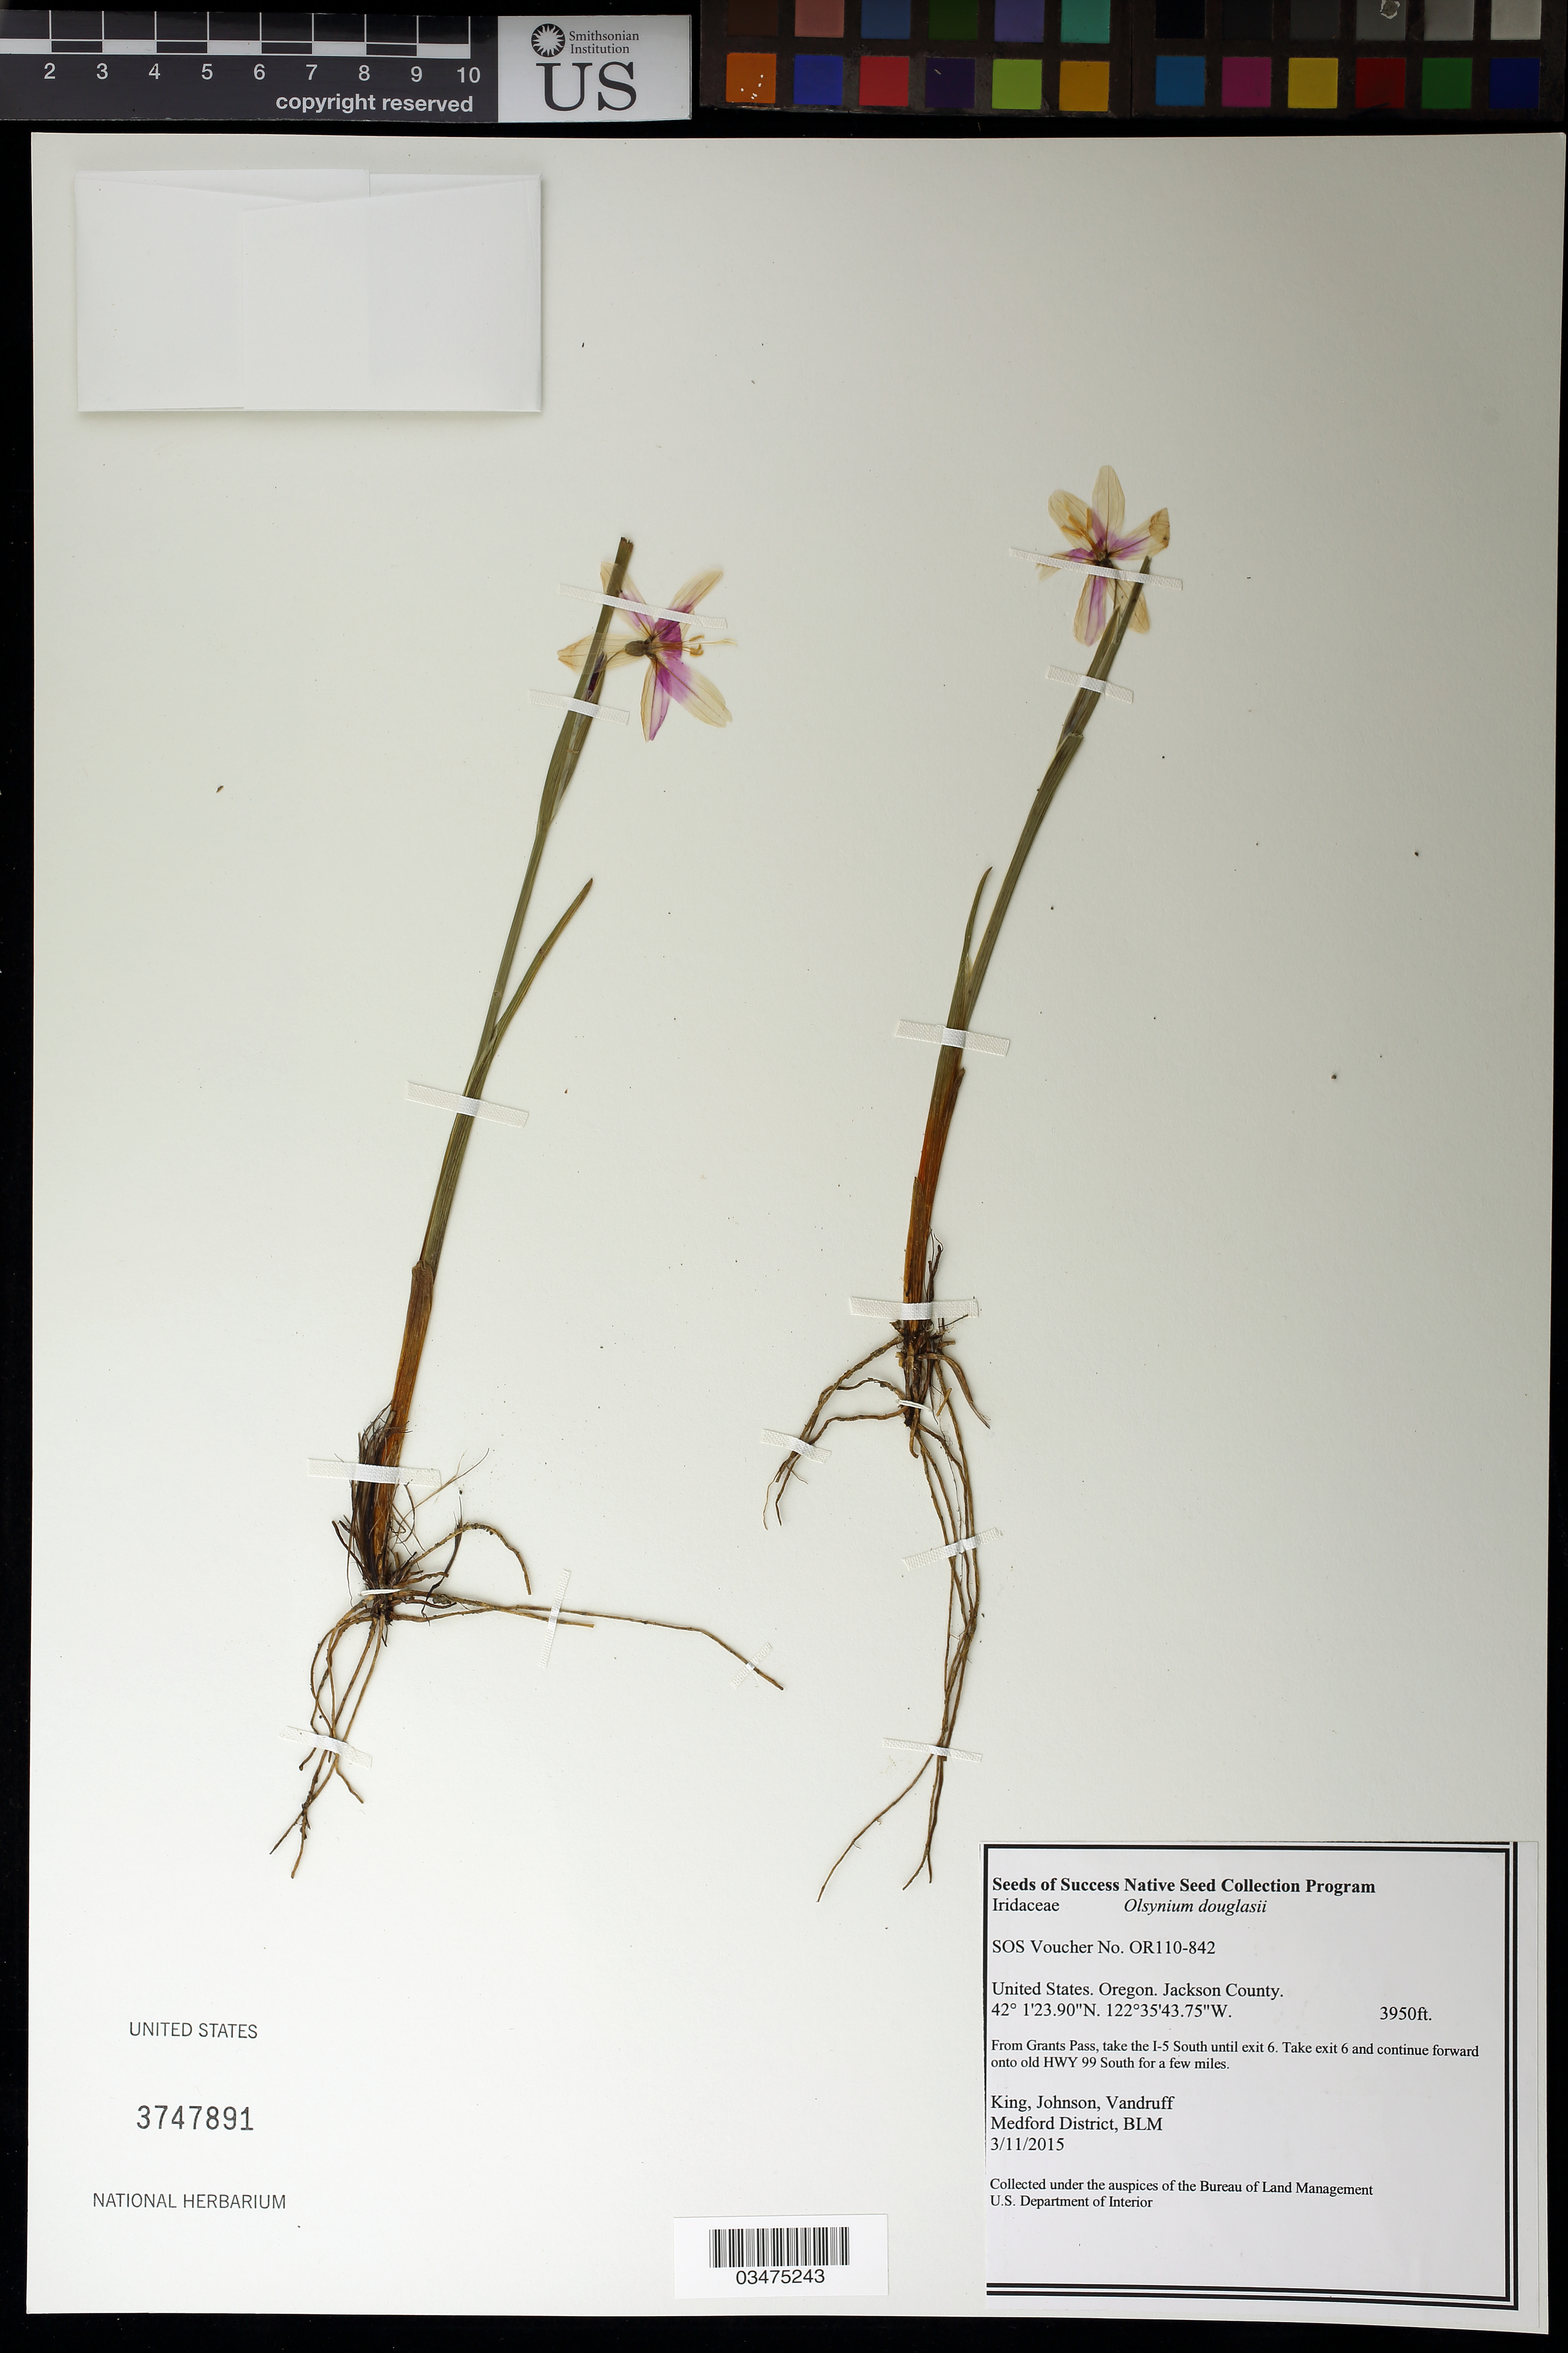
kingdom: Plantae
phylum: Tracheophyta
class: Liliopsida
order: Asparagales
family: Iridaceae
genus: Olsynium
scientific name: Olsynium douglasii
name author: (A. Dietr.) E.P. Bicknell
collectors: King, --, -- Johnson & -. Vandruff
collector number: OR110-842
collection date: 2015-03-11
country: United States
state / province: Oregon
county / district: Jackson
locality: From Grants Pass, take the I-5 S until exit 6. Take exit 6 and continue forward onto old HWY 99 S for a few miles.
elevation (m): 1204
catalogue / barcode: US 3747891